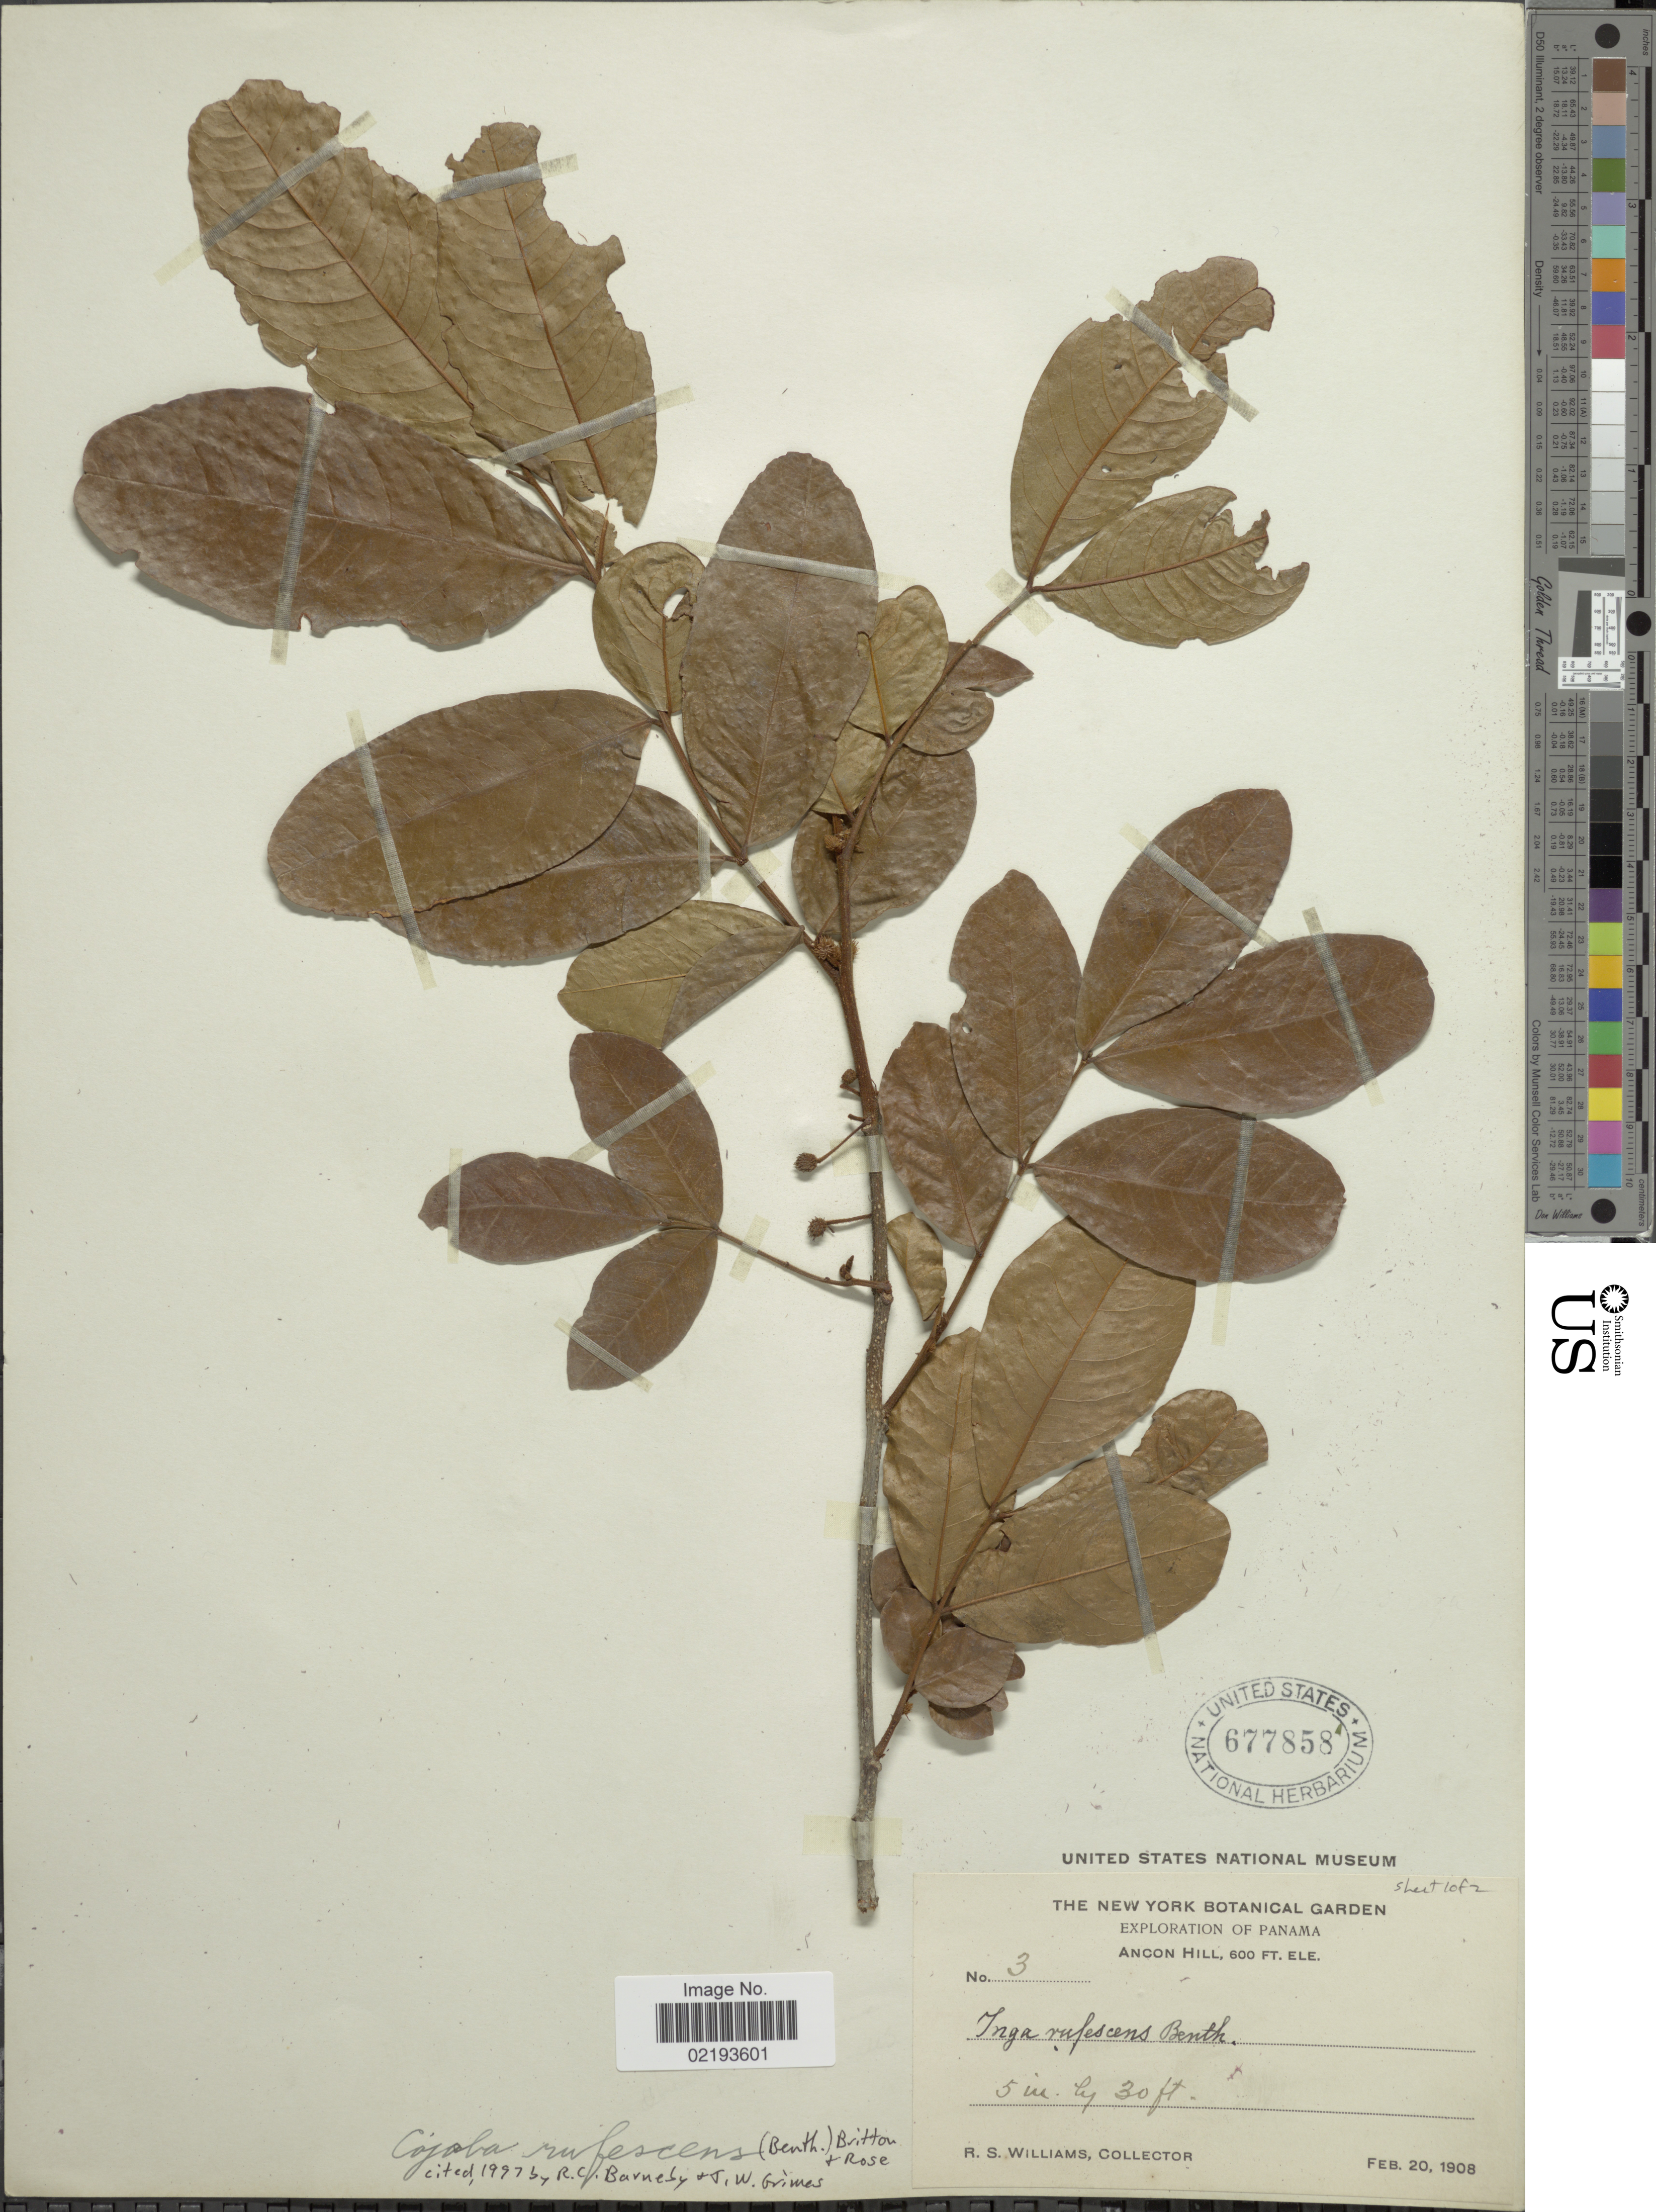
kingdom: Plantae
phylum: Tracheophyta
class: Magnoliopsida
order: Fabales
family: Fabaceae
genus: Cojoba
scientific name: Cojoba rufescens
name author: (Benth.) Britton & Rose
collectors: R. S. Williams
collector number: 3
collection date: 1908-02-20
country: Panama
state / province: Panamá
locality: Ancon Hill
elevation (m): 183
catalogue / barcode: US 677858